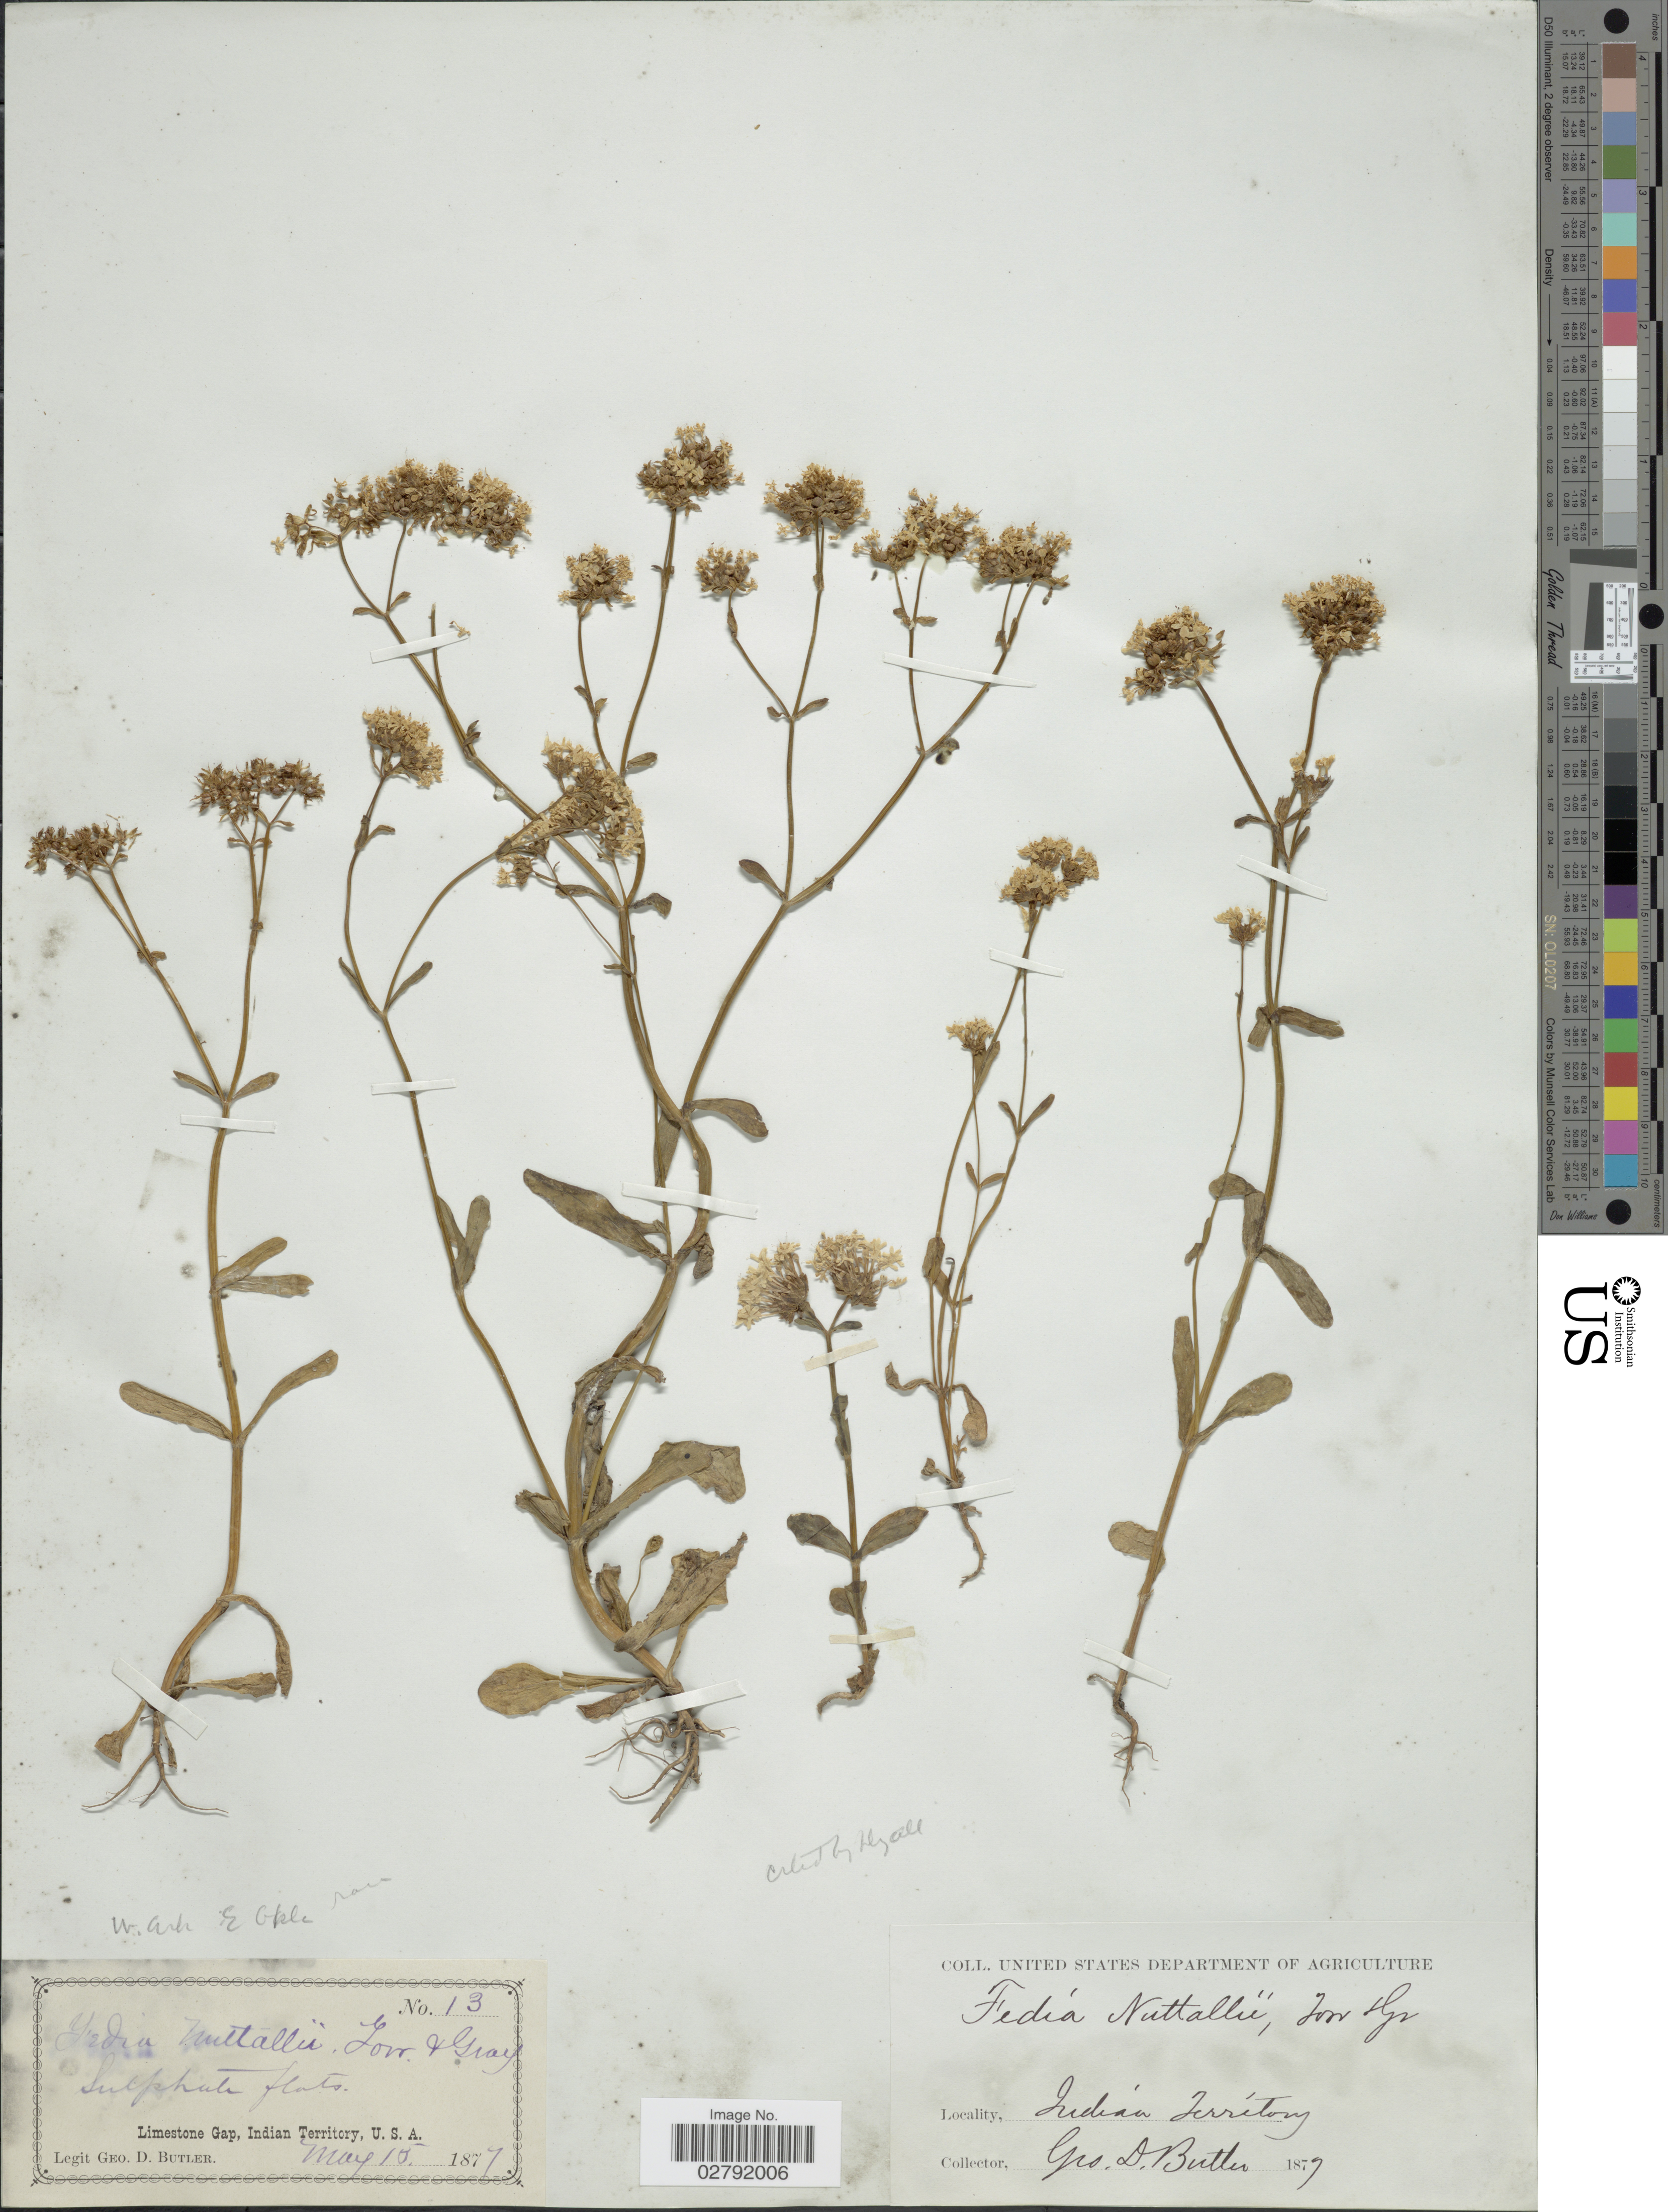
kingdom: Plantae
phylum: Tracheophyta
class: Magnoliopsida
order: Dipsacales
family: Caprifoliaceae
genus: Valerianella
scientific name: Valerianella nuttallii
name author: (Torr. & A. Gray) Walp.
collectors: G. D. Butler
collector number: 13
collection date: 1877-05-15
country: United States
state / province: Oklahoma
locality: Limestone Gap, Indian Territory.